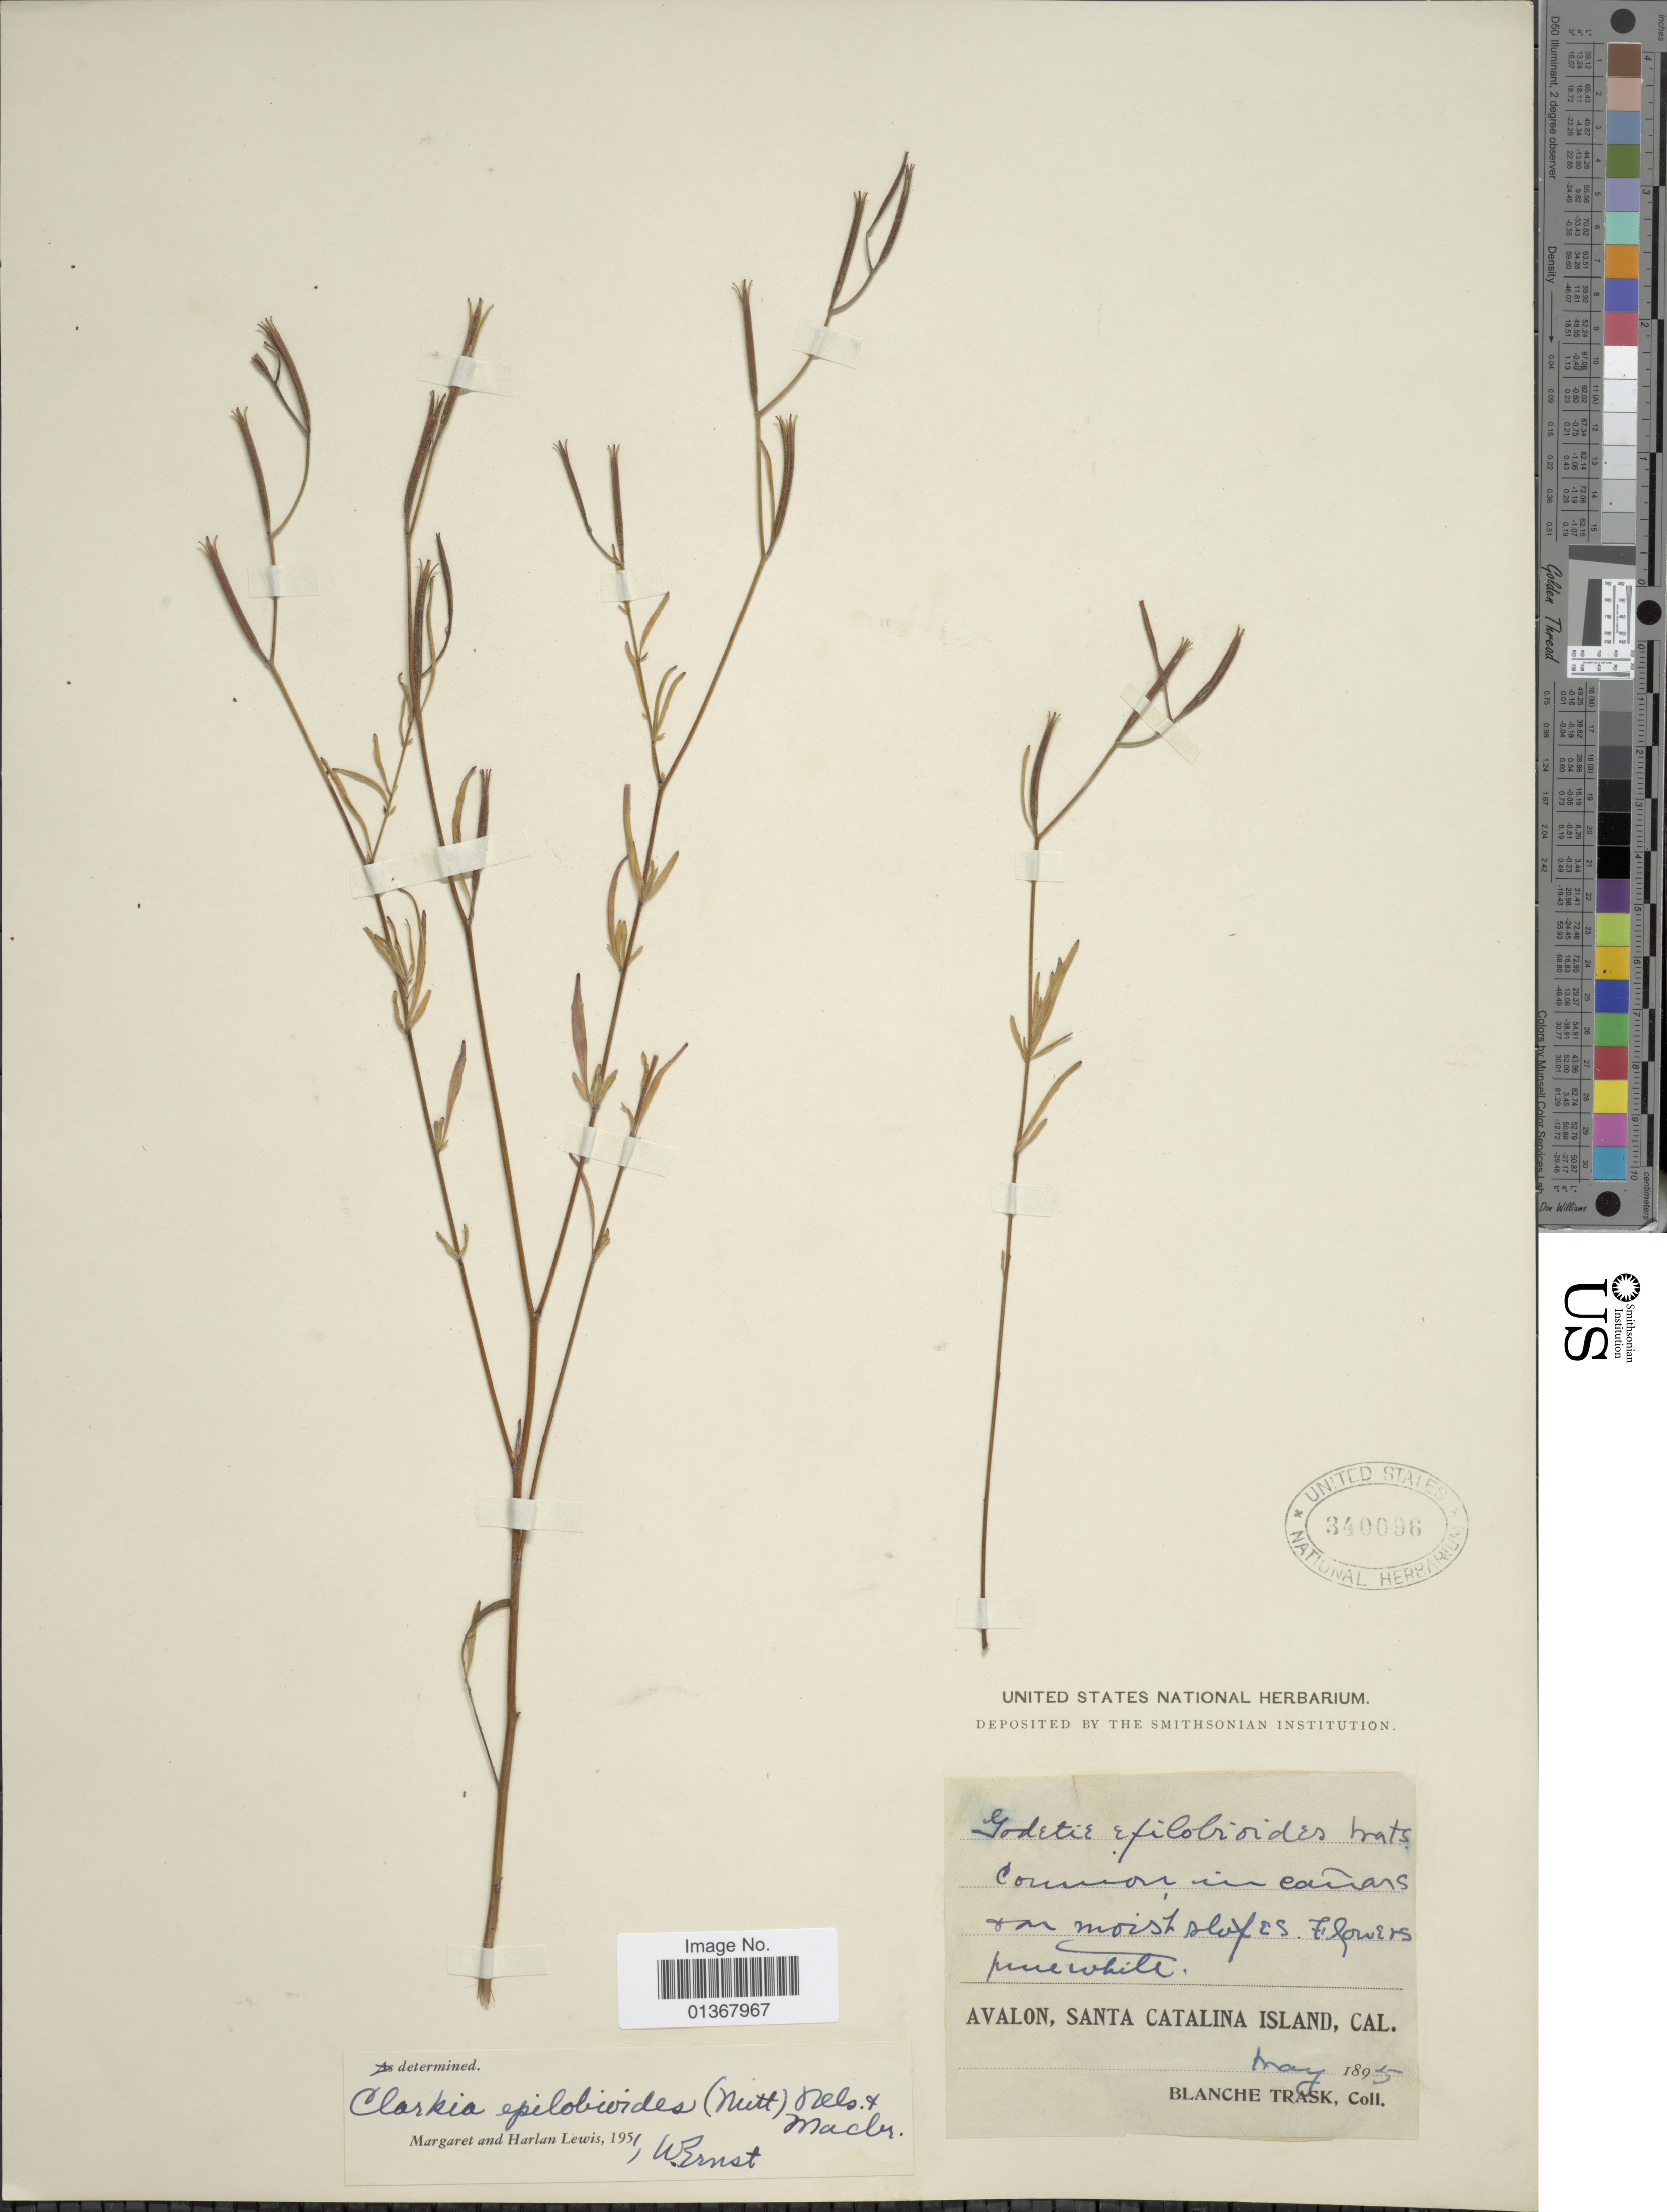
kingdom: Plantae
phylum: Tracheophyta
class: Magnoliopsida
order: Myrtales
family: Onagraceae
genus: Clarkia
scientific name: Clarkia epilobioides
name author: (Nutt. ex Torr. & A. Gray) A. Nelson & J.F. Macbr.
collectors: B. Trask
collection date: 1895-05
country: United States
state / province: California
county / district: Los Angeles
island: Santa Catalina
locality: Avalon, Santa Catalina Island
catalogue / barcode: US 340096